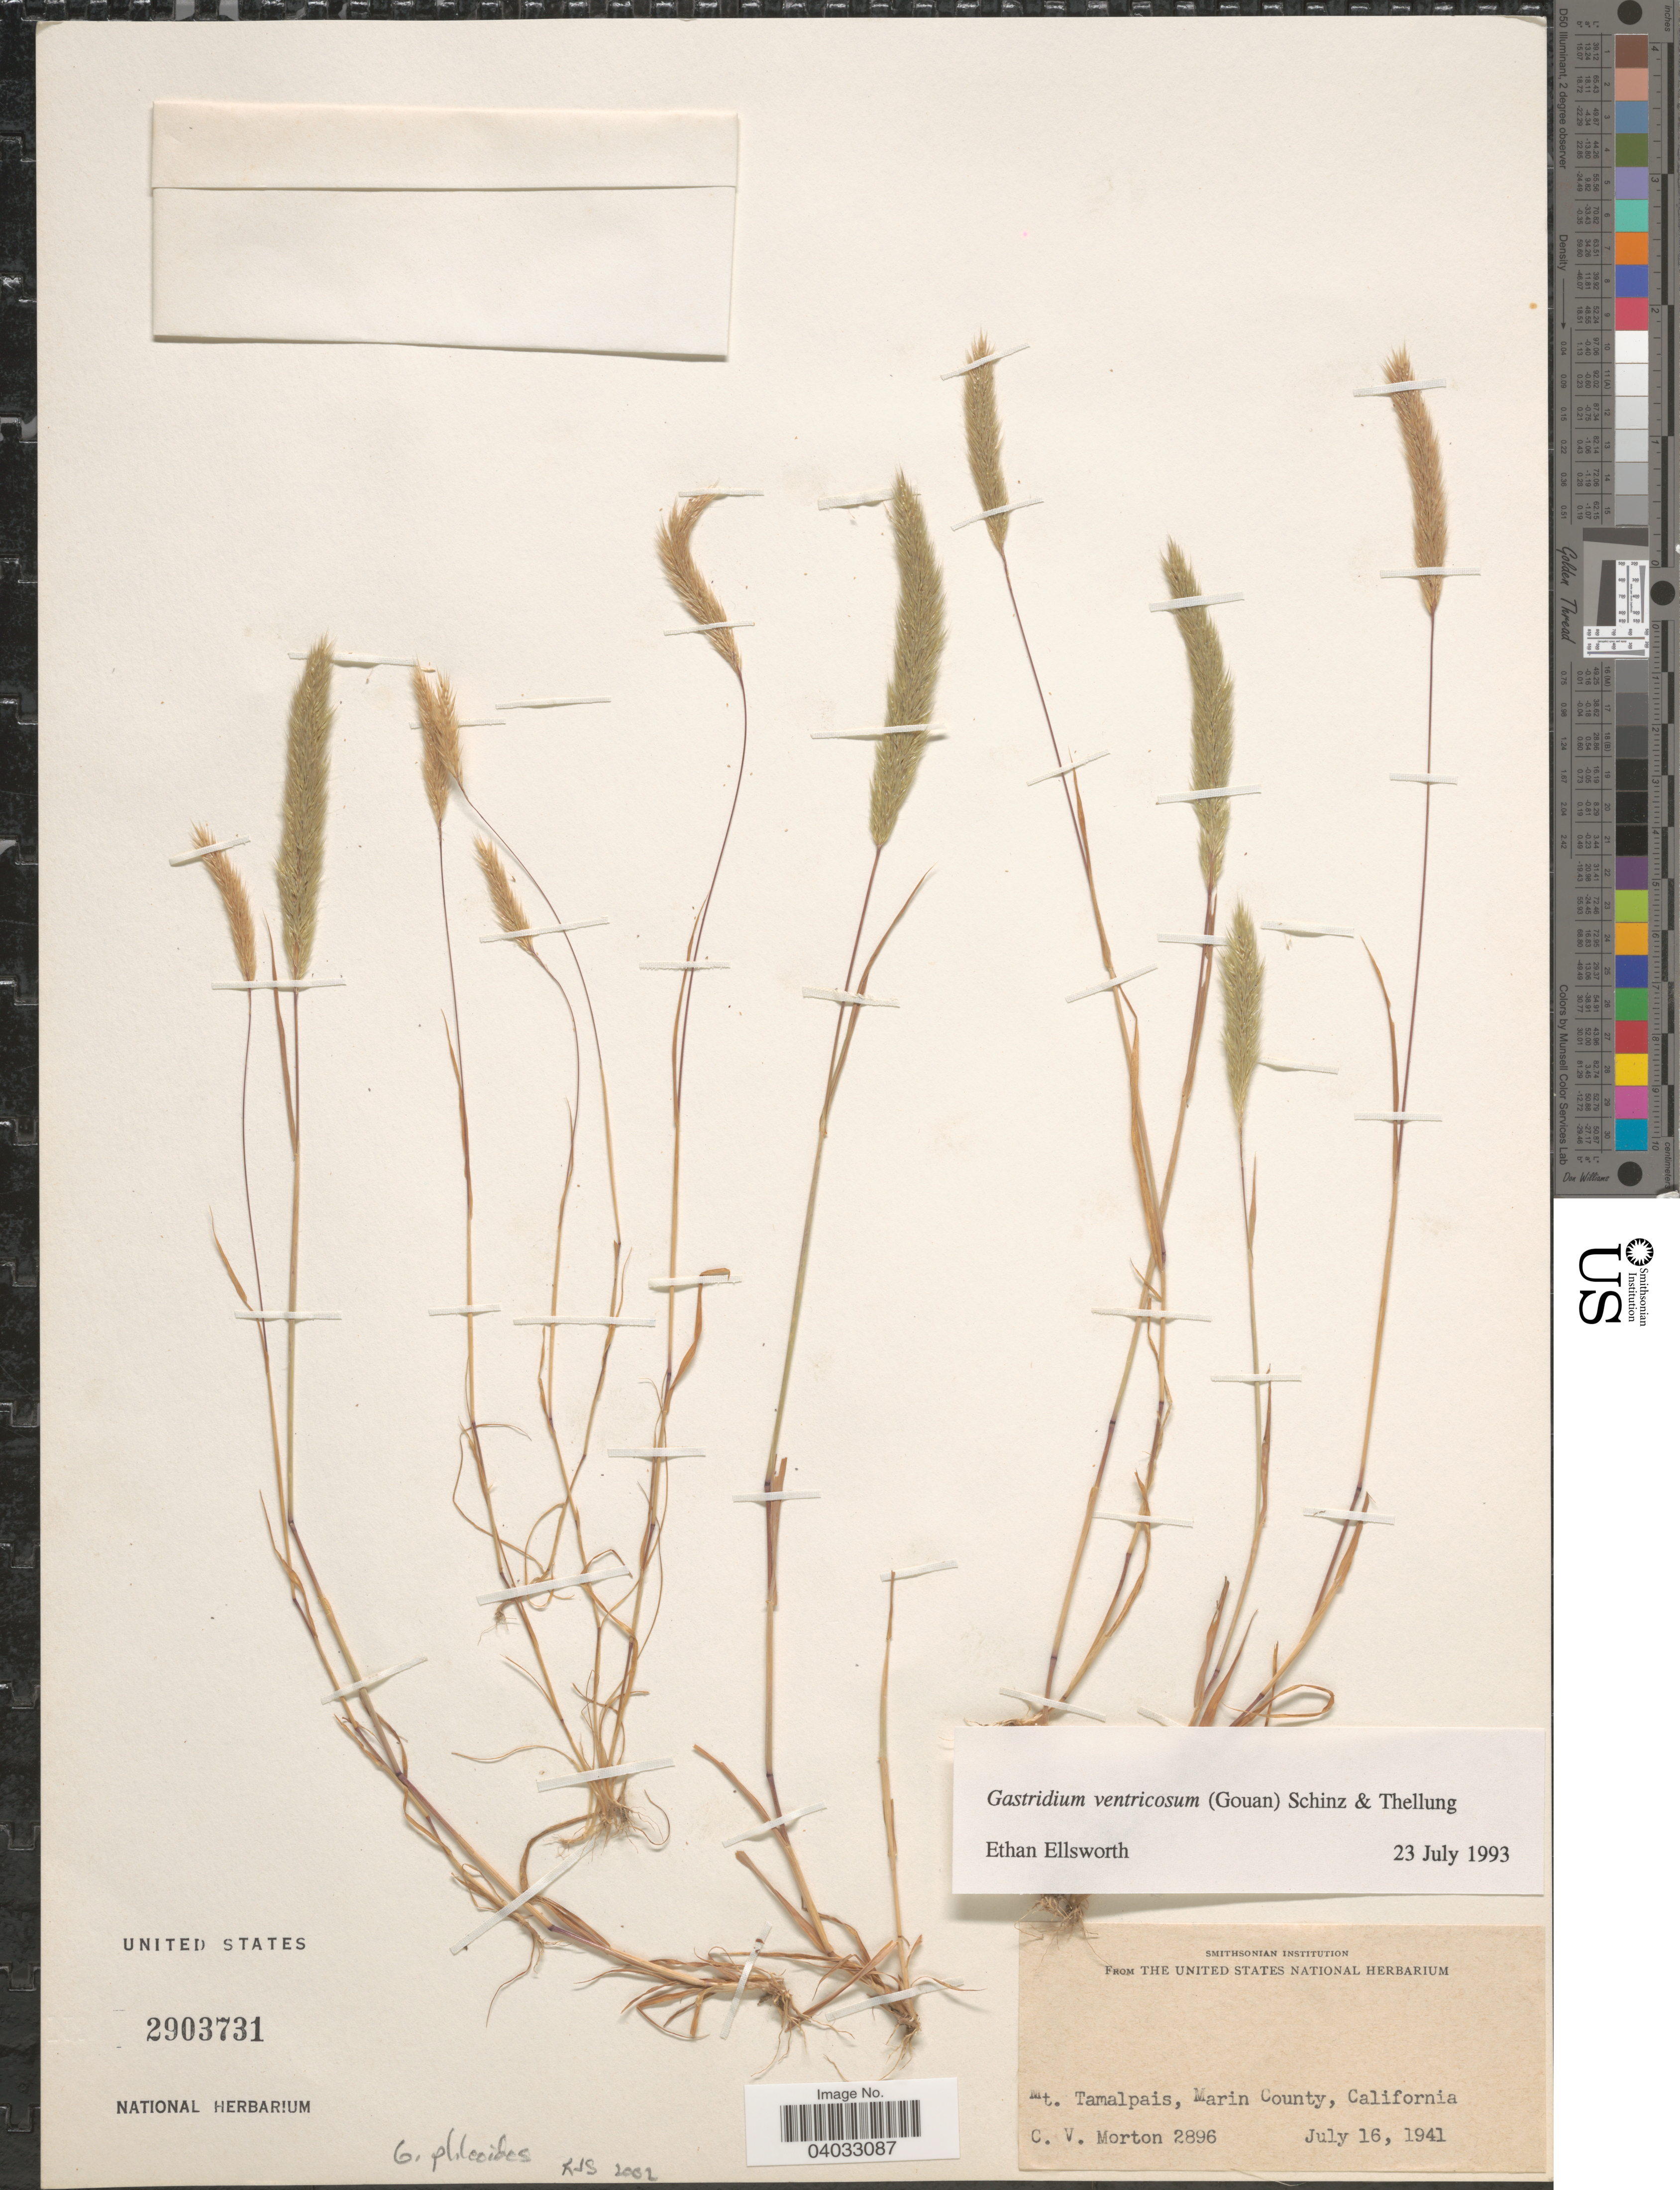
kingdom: Plantae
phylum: Tracheophyta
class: Liliopsida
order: Poales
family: Poaceae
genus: Gastridium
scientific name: Gastridium phleoides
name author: (Nees) C.E. Hubb.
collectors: C. V. Morton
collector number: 2896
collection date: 1941-07-16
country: United States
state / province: California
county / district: Marin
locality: Mt. Tamalpais, Marin County.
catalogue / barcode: US 2903731